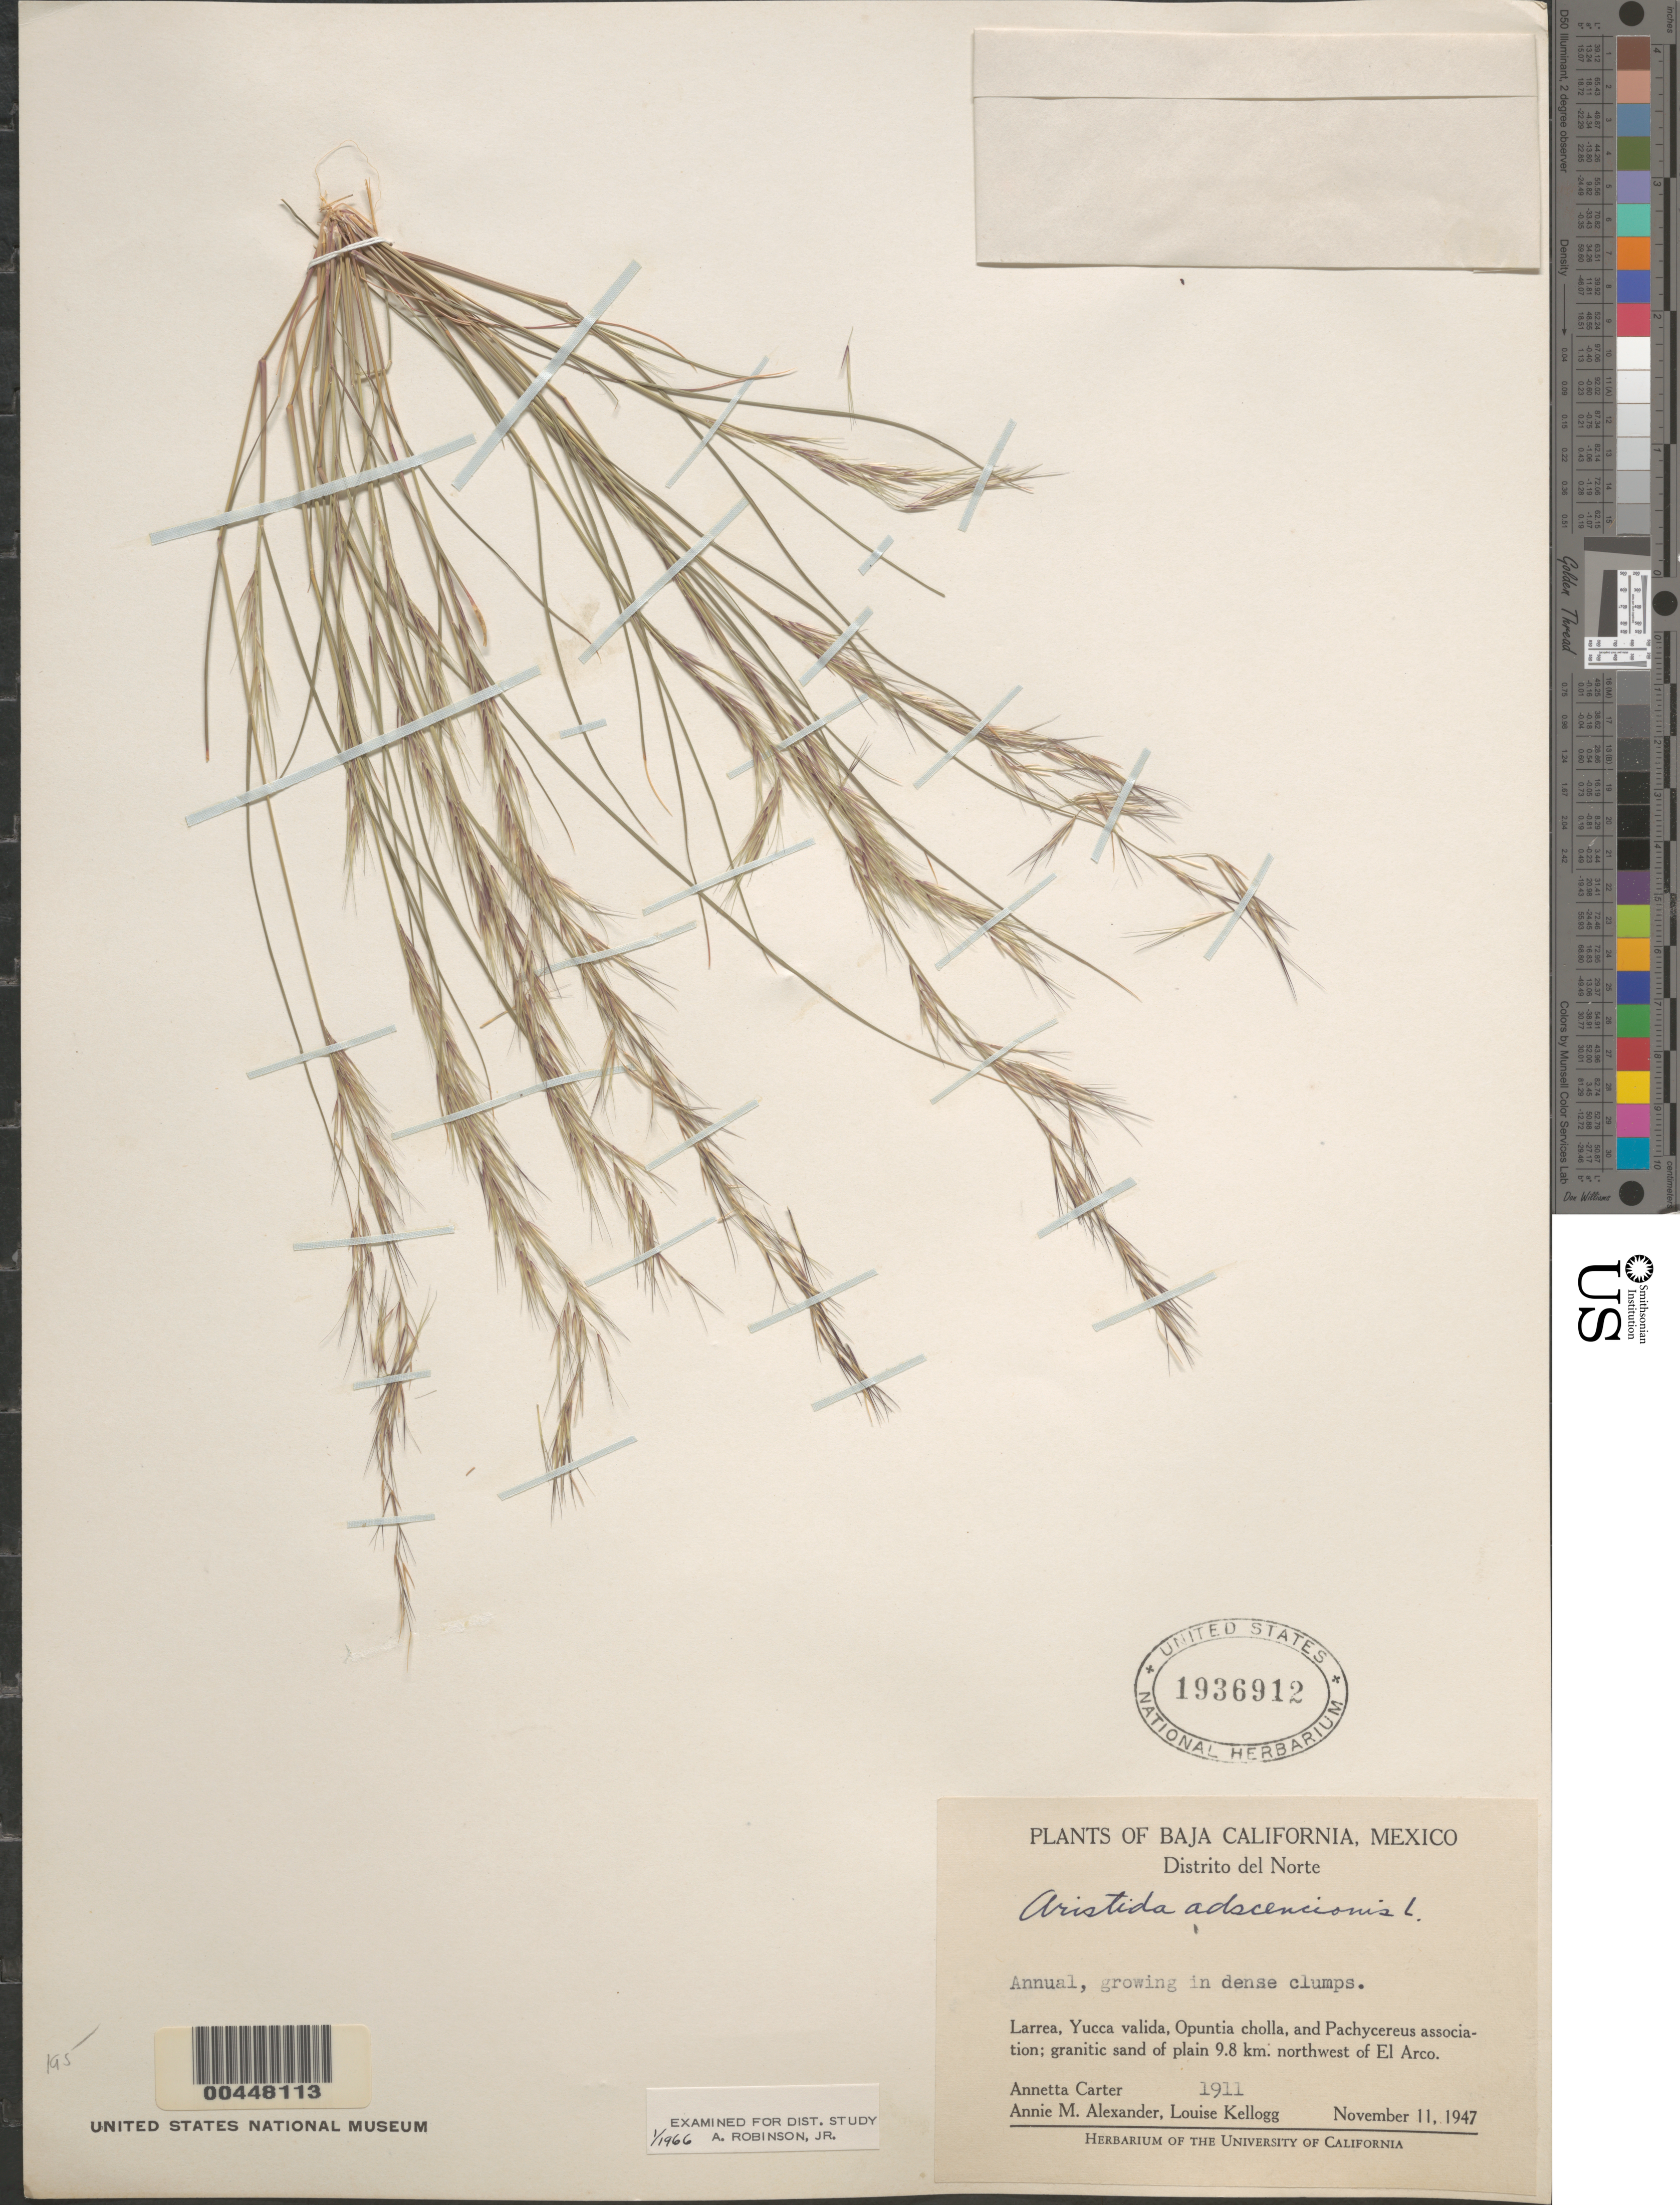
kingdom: Plantae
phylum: Tracheophyta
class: Liliopsida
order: Poales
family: Poaceae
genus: Aristida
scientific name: Aristida adscensionis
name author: L.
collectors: A. M. Carter, A. M. Alexander & L. Kellogg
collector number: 1911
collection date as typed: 11 Nov 1947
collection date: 1947-11-11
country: Mexico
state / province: Baja California Norte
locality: Plain 9.8 km NW of El Arco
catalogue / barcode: US 1936912